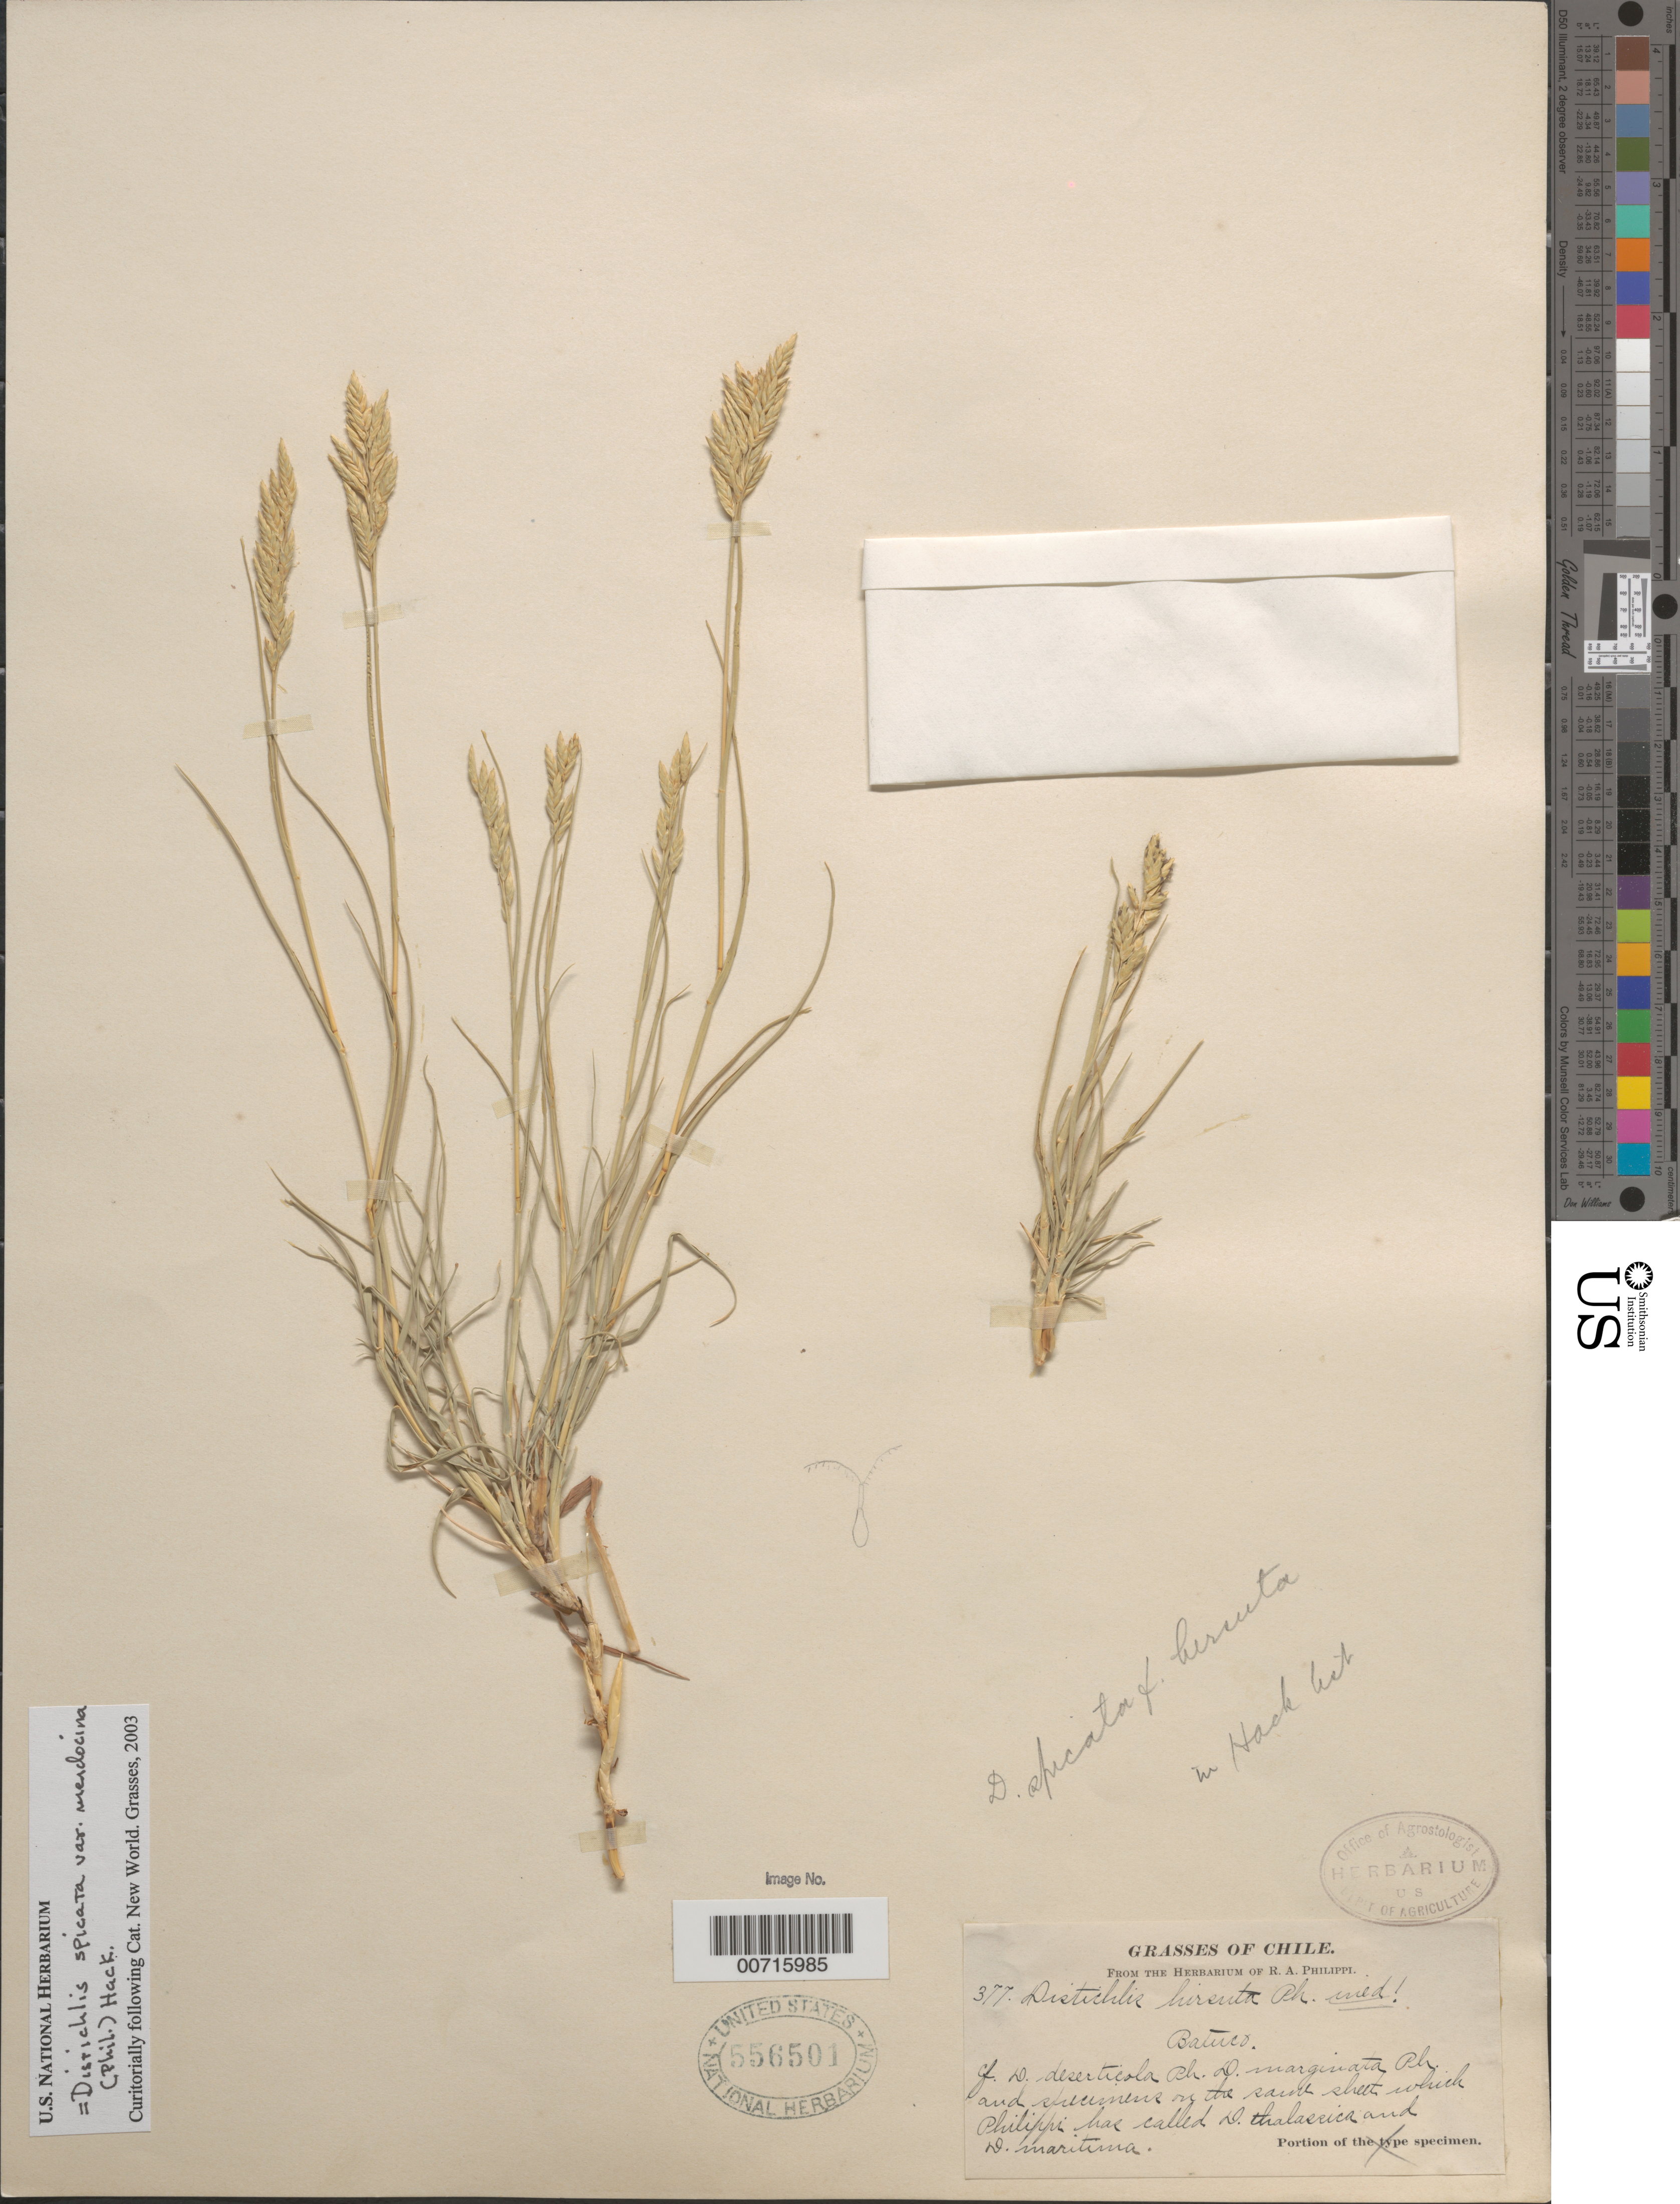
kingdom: Plantae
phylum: Tracheophyta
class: Liliopsida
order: Poales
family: Poaceae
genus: Distichlis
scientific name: Distichlis spicata var. mendocina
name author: (Phil.) Hack.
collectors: ex. herb. R.A. Philippi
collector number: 377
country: Chile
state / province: Región Metropolitana (RM)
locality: Batuco.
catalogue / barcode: US 556501